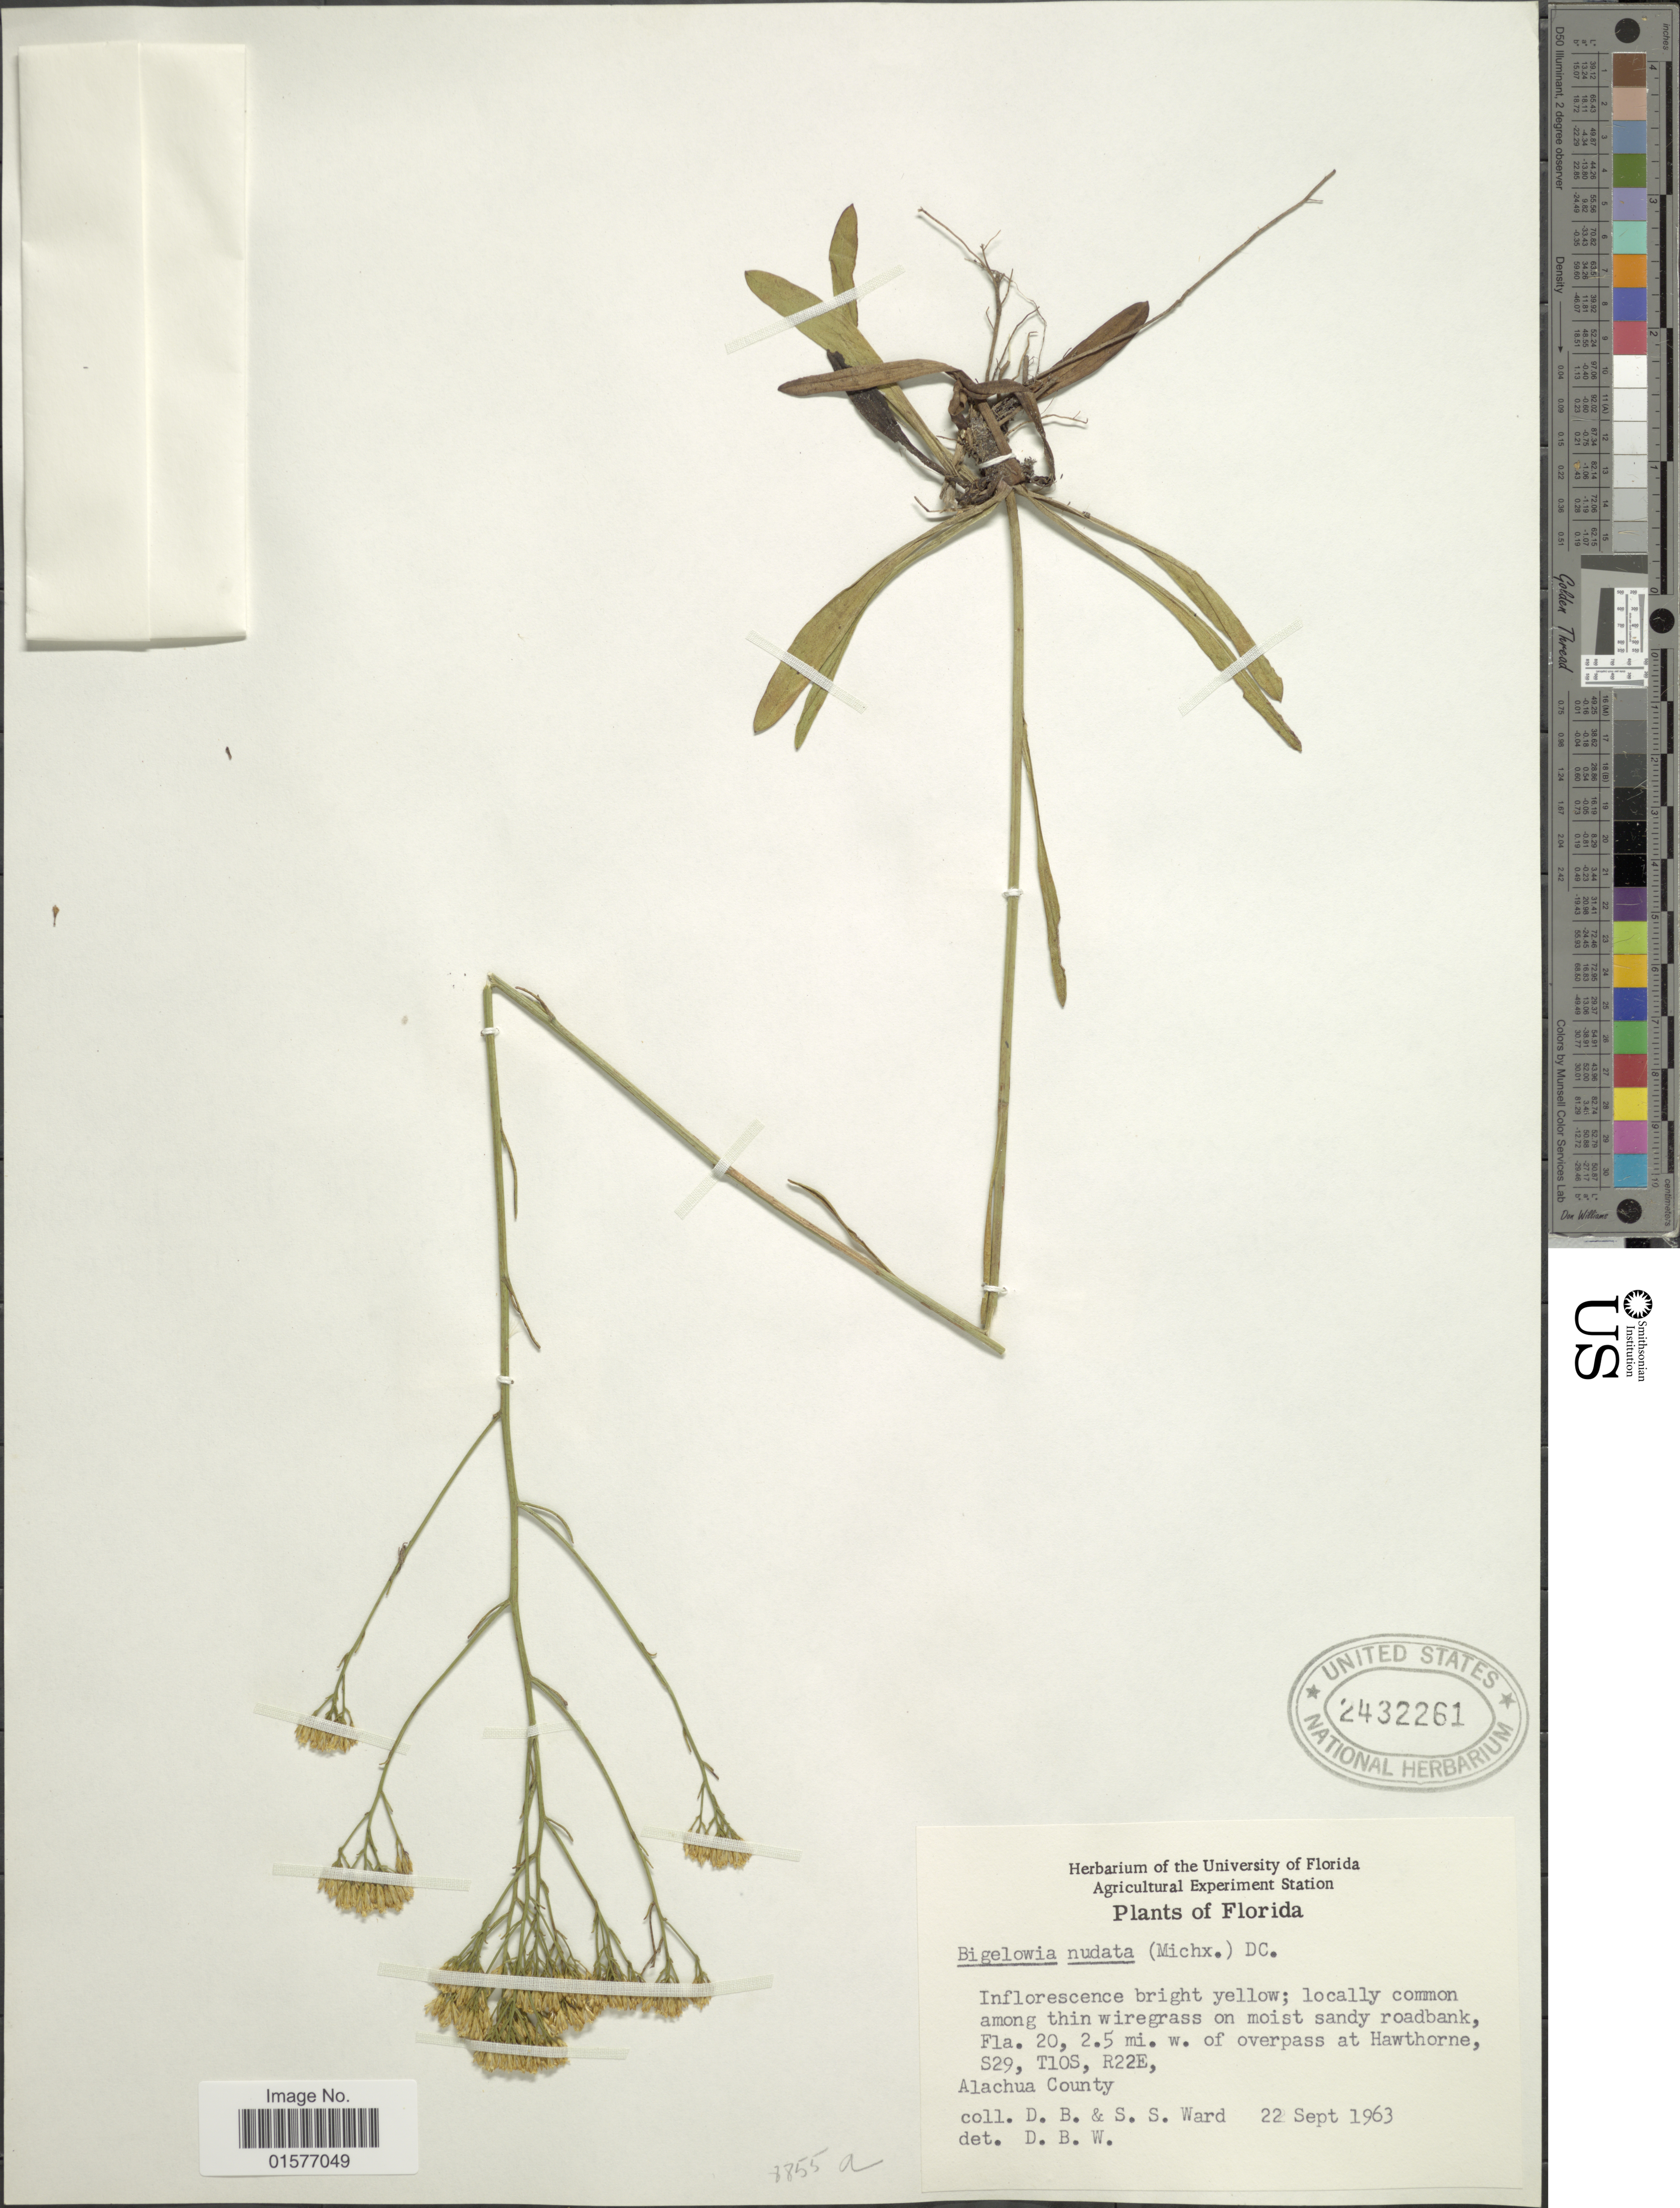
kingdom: Plantae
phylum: Tracheophyta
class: Magnoliopsida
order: Asterales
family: Asteraceae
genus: Bigelowia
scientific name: Bigelowia nudata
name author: (Michx.) DC.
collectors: D. B. Ward & S. S. Ward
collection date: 1963-09-22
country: United States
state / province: Florida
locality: Fla. 20, 2.5 mi. w. of overpass at Hawthorne, S29, T10S, R22E, Alachua County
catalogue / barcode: US 2432261